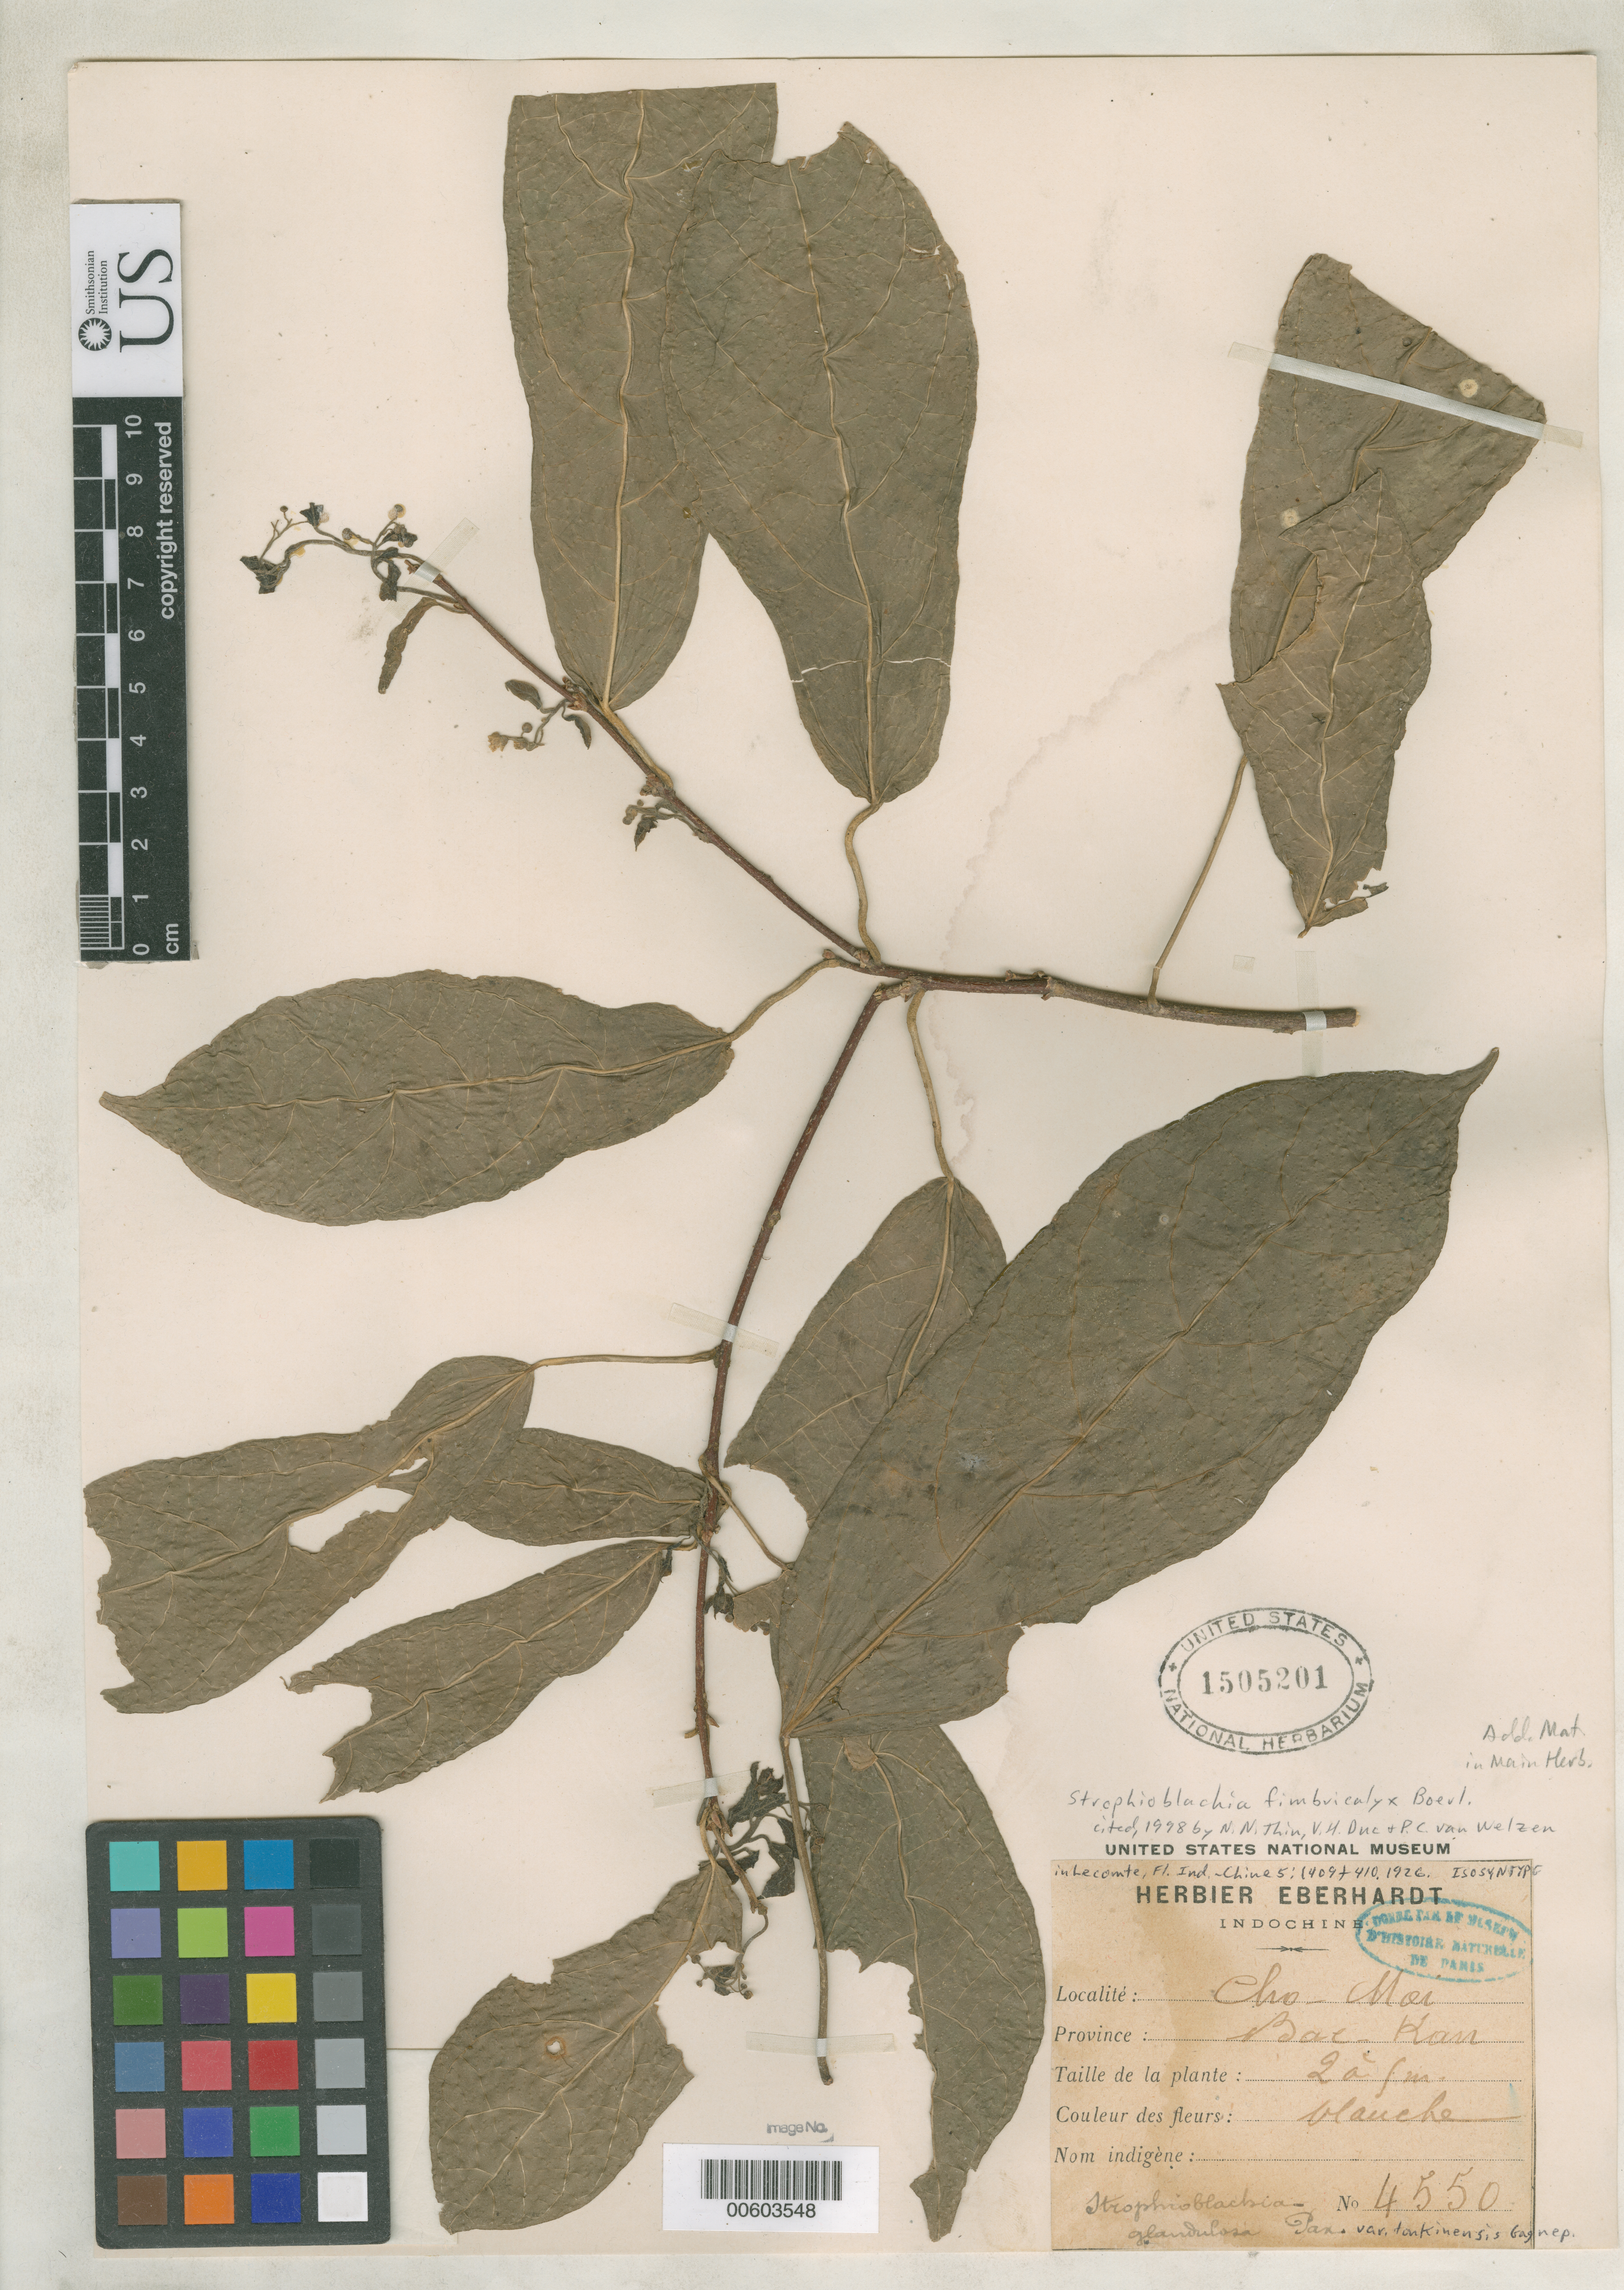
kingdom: Plantae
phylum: Tracheophyta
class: Magnoliopsida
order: Malpighiales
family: Euphorbiaceae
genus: Strophioblachia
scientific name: Strophioblachia glandulosa var. tonkinensis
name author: Gagnep. in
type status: Isosyntype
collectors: P. Eberhardt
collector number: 4550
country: Vietnam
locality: Prov. Bac-kan.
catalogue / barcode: US 1505201